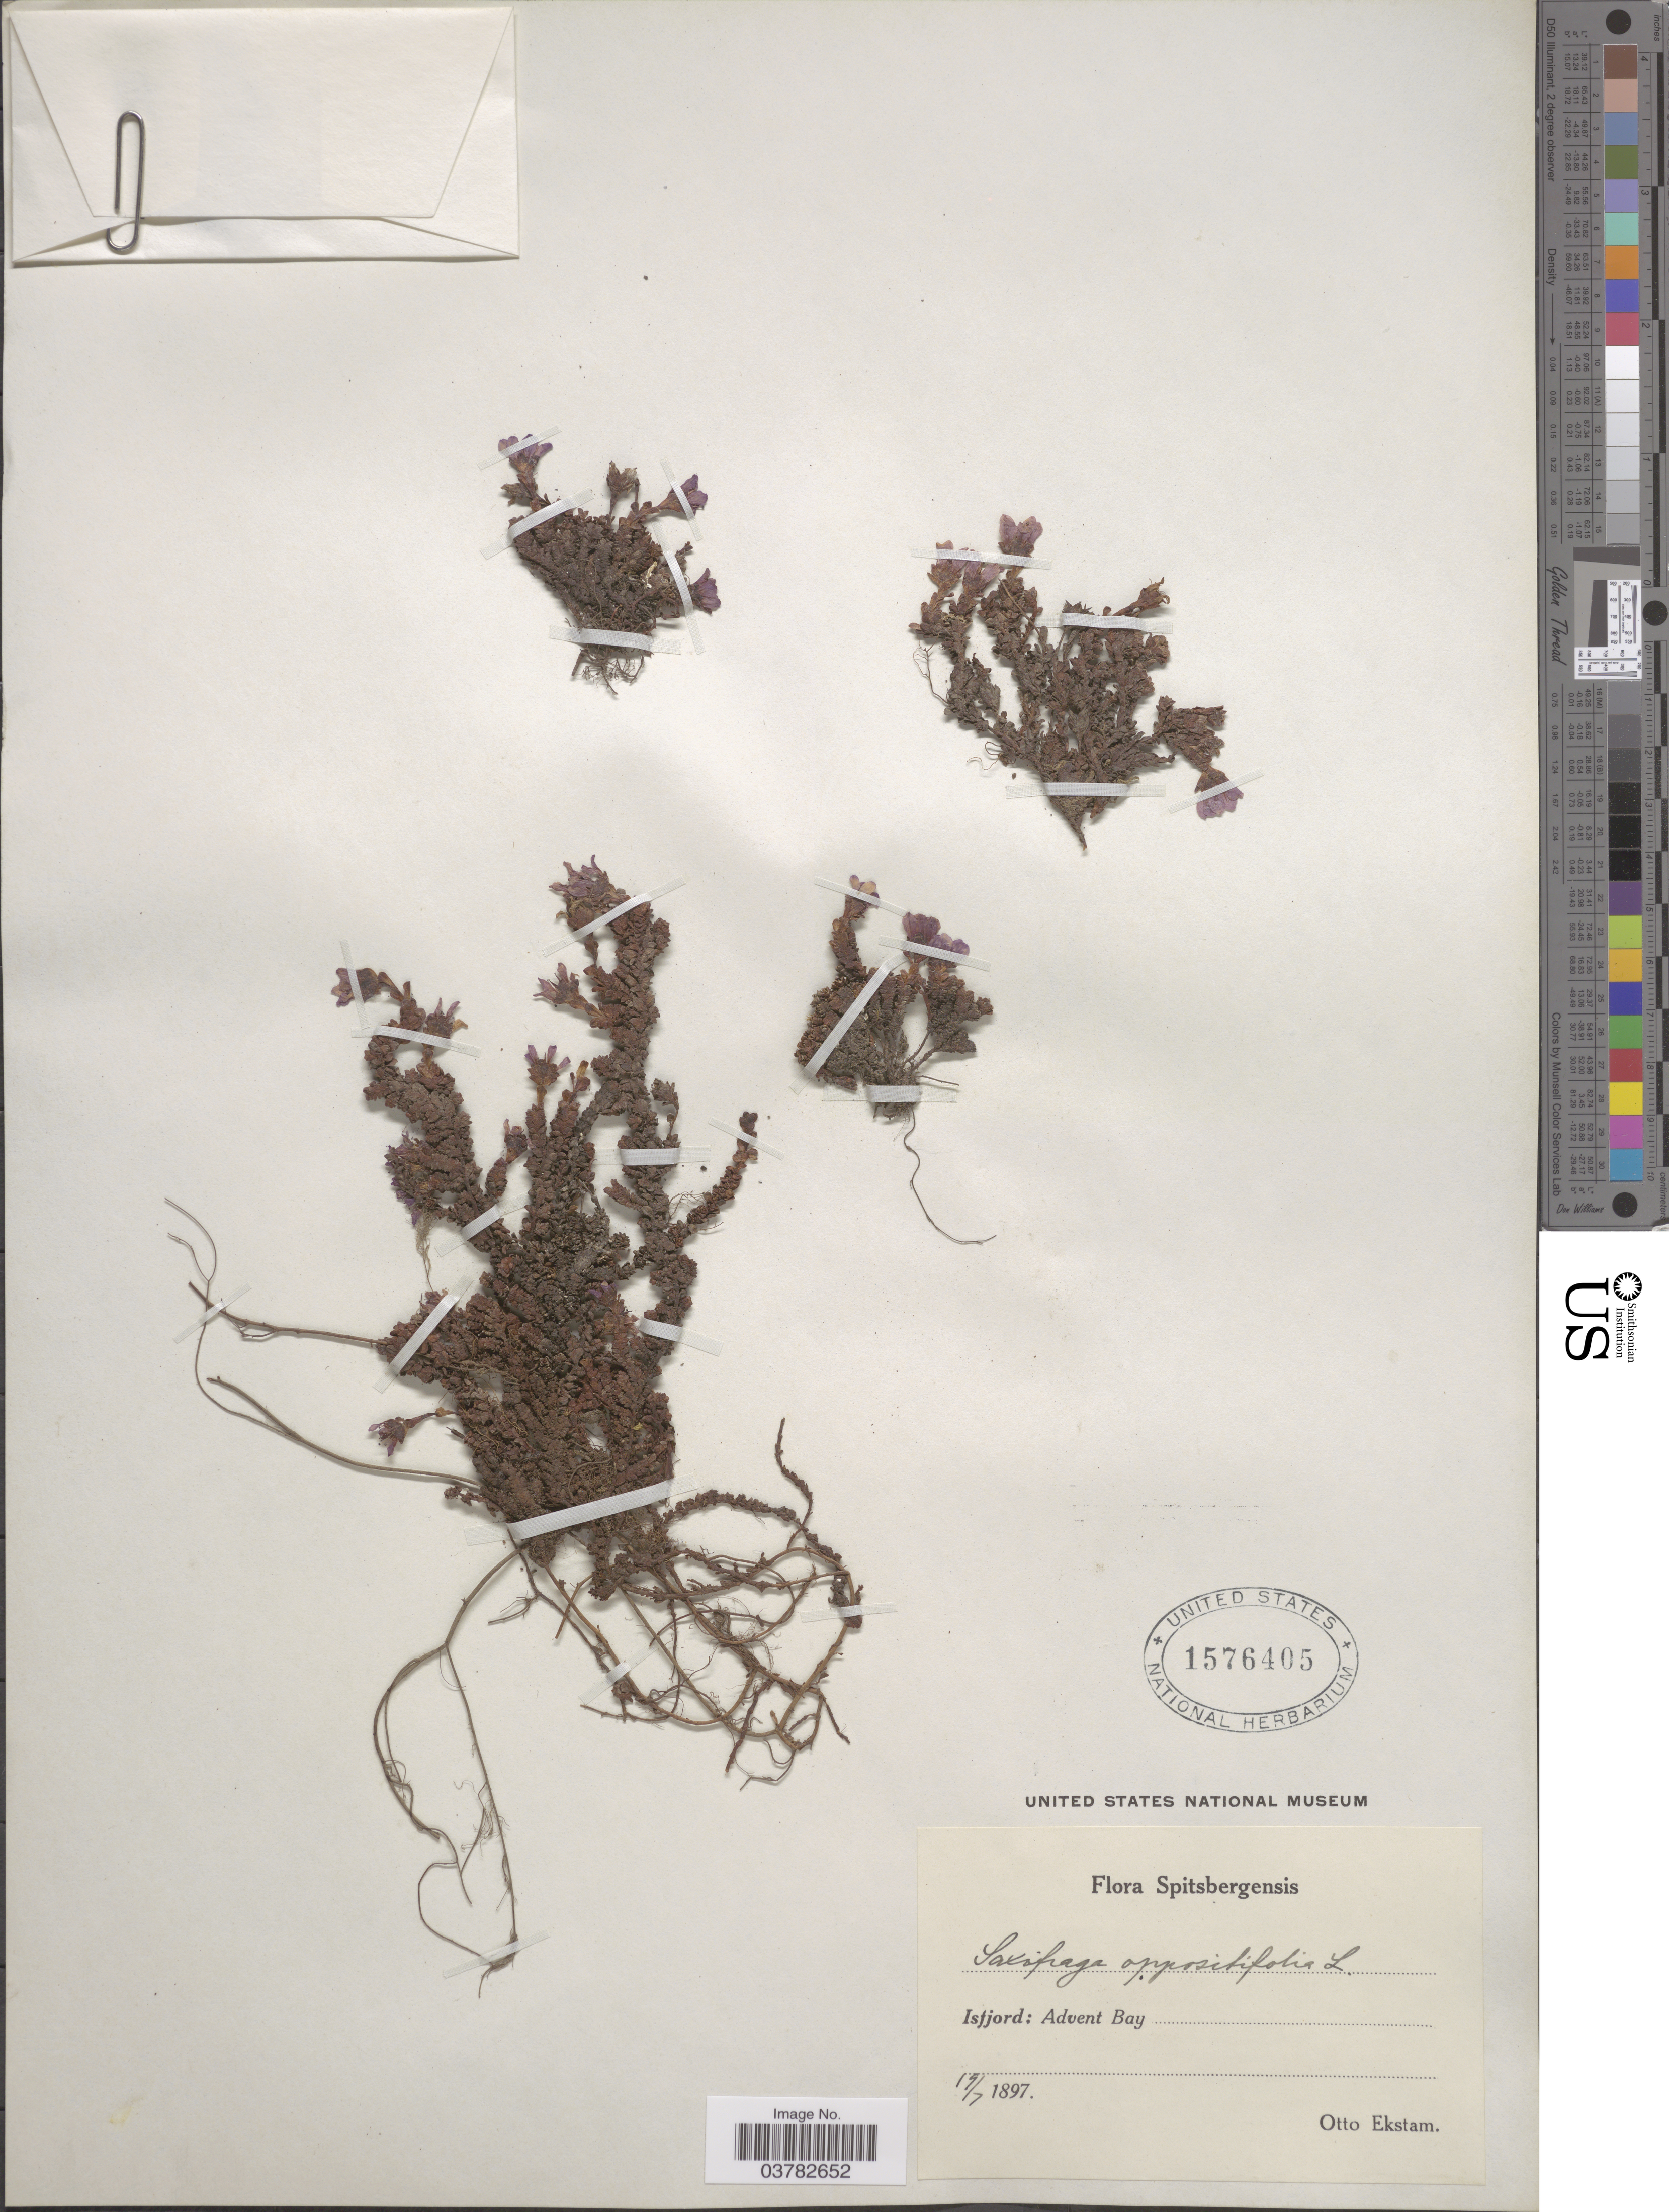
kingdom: Plantae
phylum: Tracheophyta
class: Magnoliopsida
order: Saxifragales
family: Saxifragaceae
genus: Saxifraga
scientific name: Saxifraga oppositifolia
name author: L.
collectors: O. Ekstam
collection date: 1897-07-19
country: Norway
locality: Spitsbergensis. Isfjord: Advent Bay.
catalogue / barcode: US 1576405